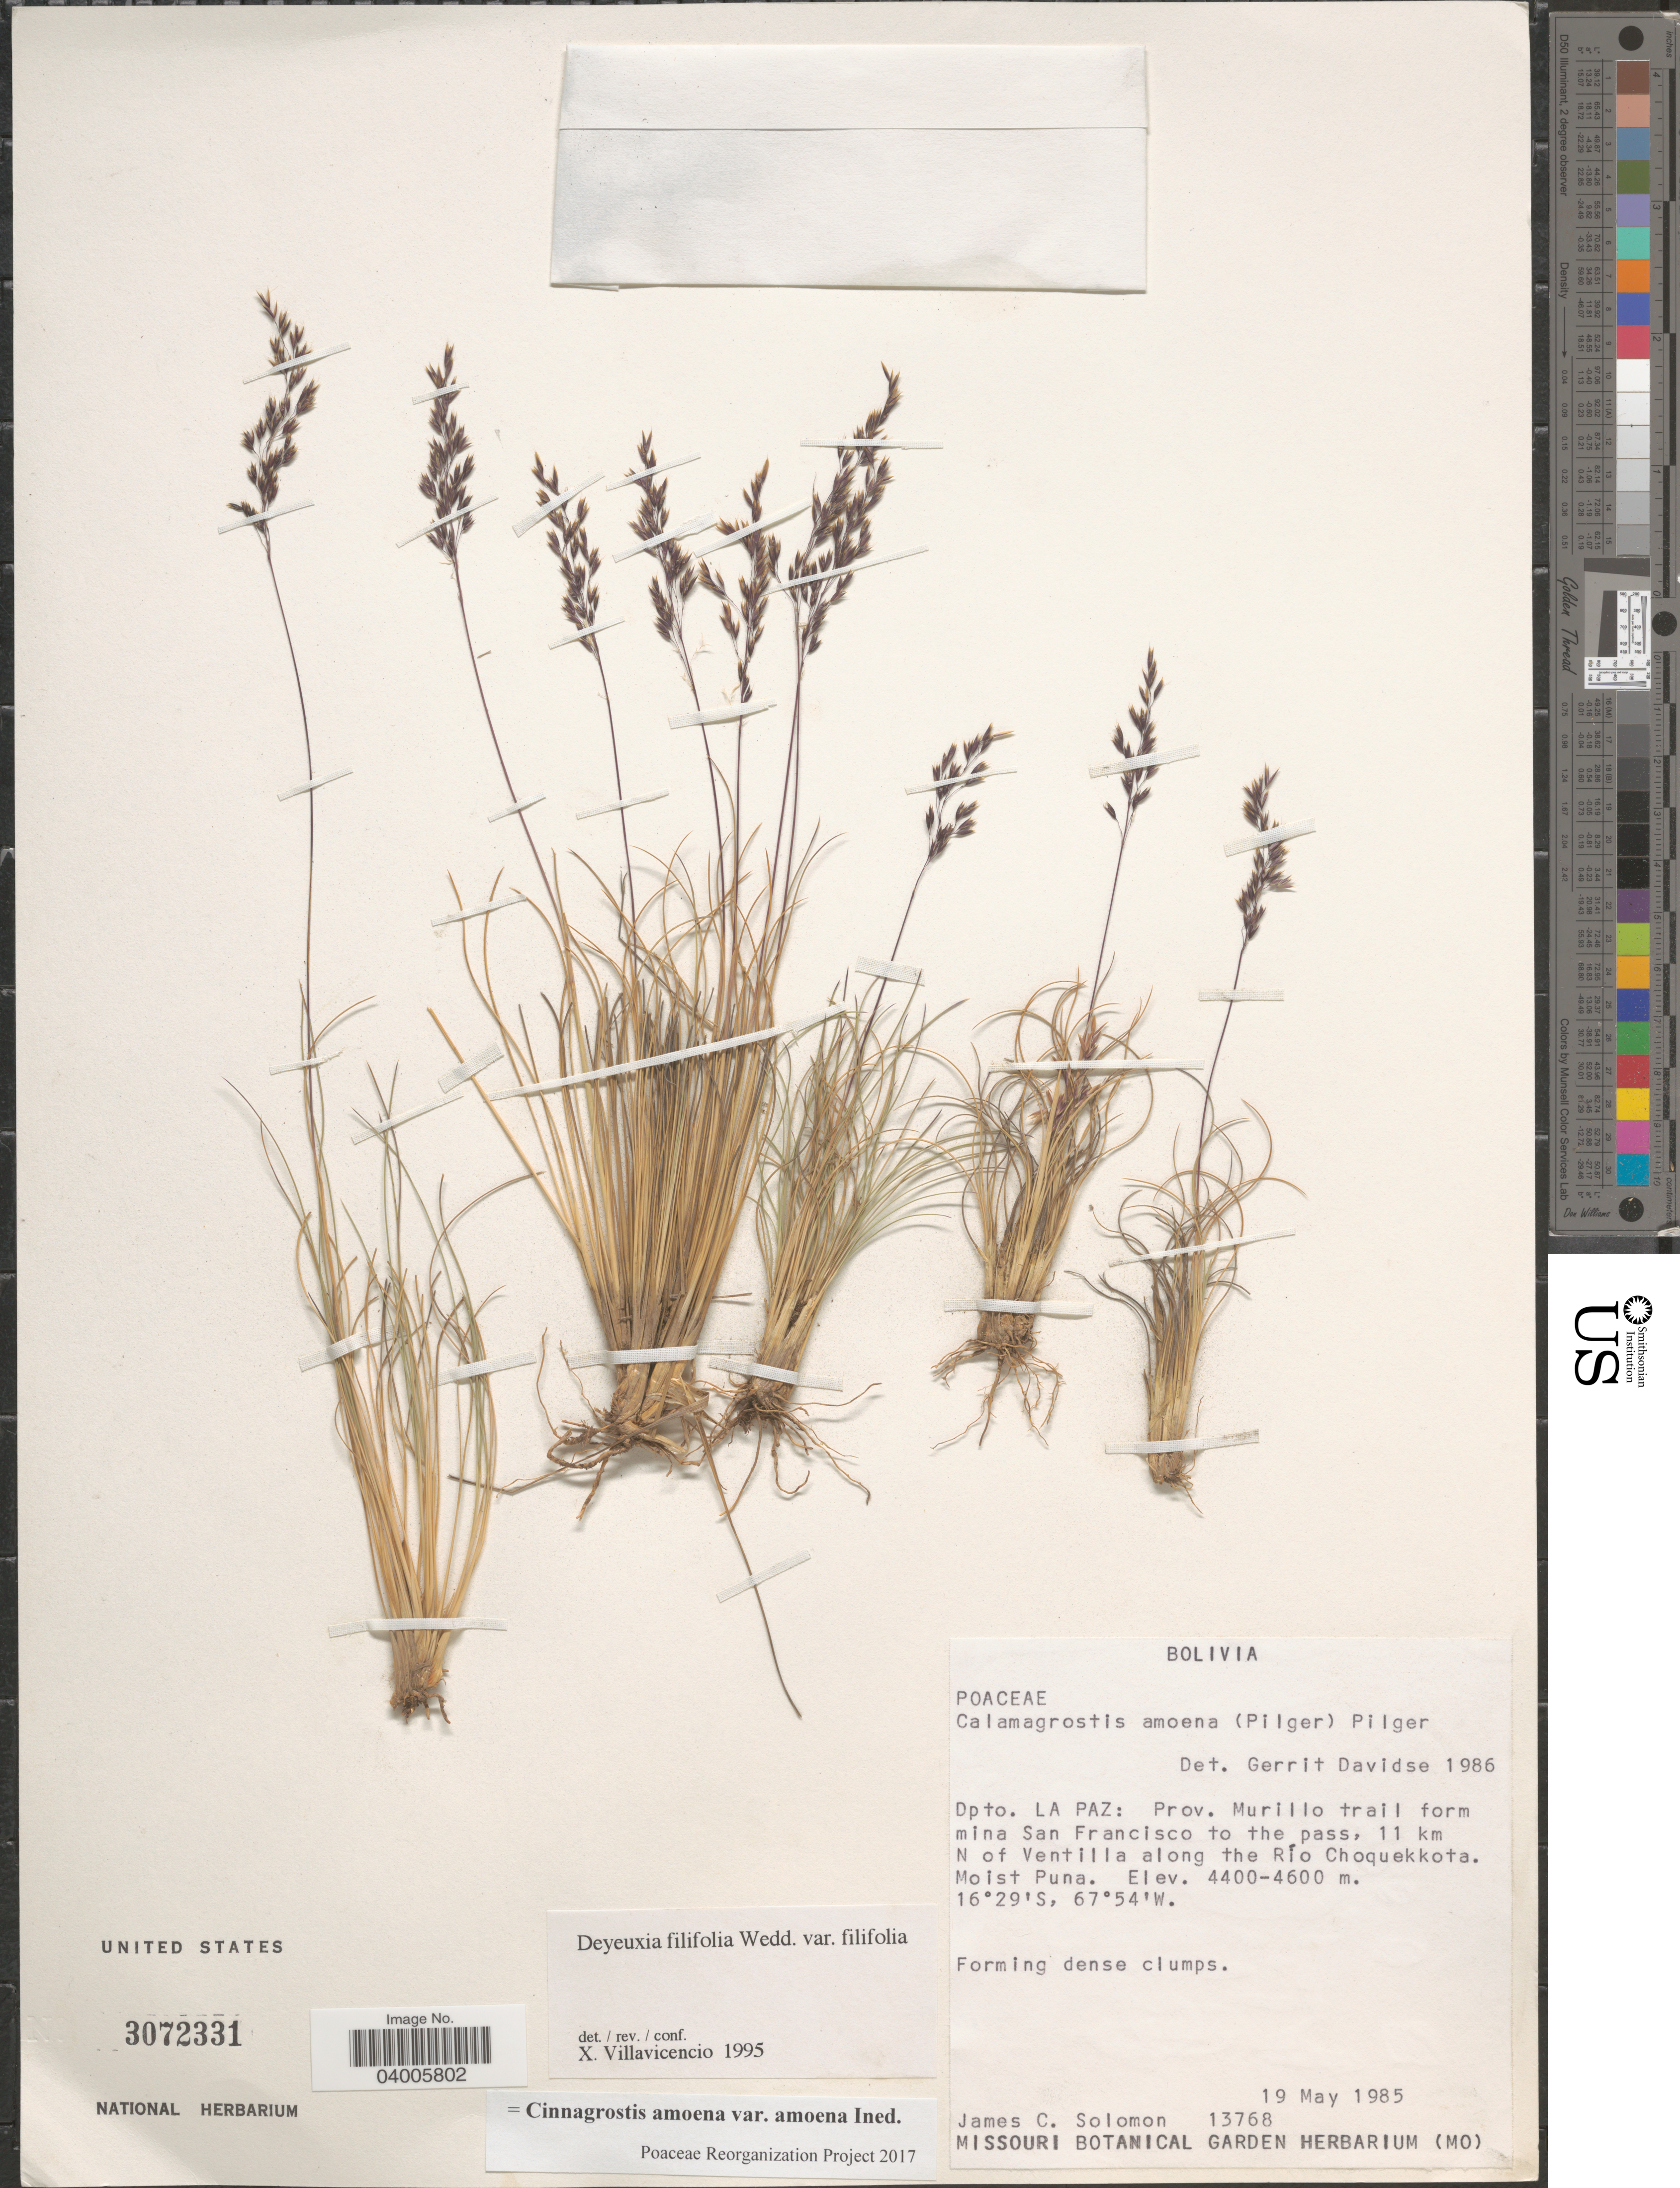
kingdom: Plantae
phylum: Tracheophyta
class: Liliopsida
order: Poales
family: Poaceae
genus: Cinnagrostis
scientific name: Cinnagrostis filifolia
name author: (Wedd.) P.M. Peterson et al.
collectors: J. C. Solomon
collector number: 13768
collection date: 1985-05-19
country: Bolivia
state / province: La Paz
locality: Dpto. La Paz: Prov. Murillo trail from mina San Francisco to the pass, 11 km N of Ventilla along the Río Choquekkota.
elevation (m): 4400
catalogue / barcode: US 3072331